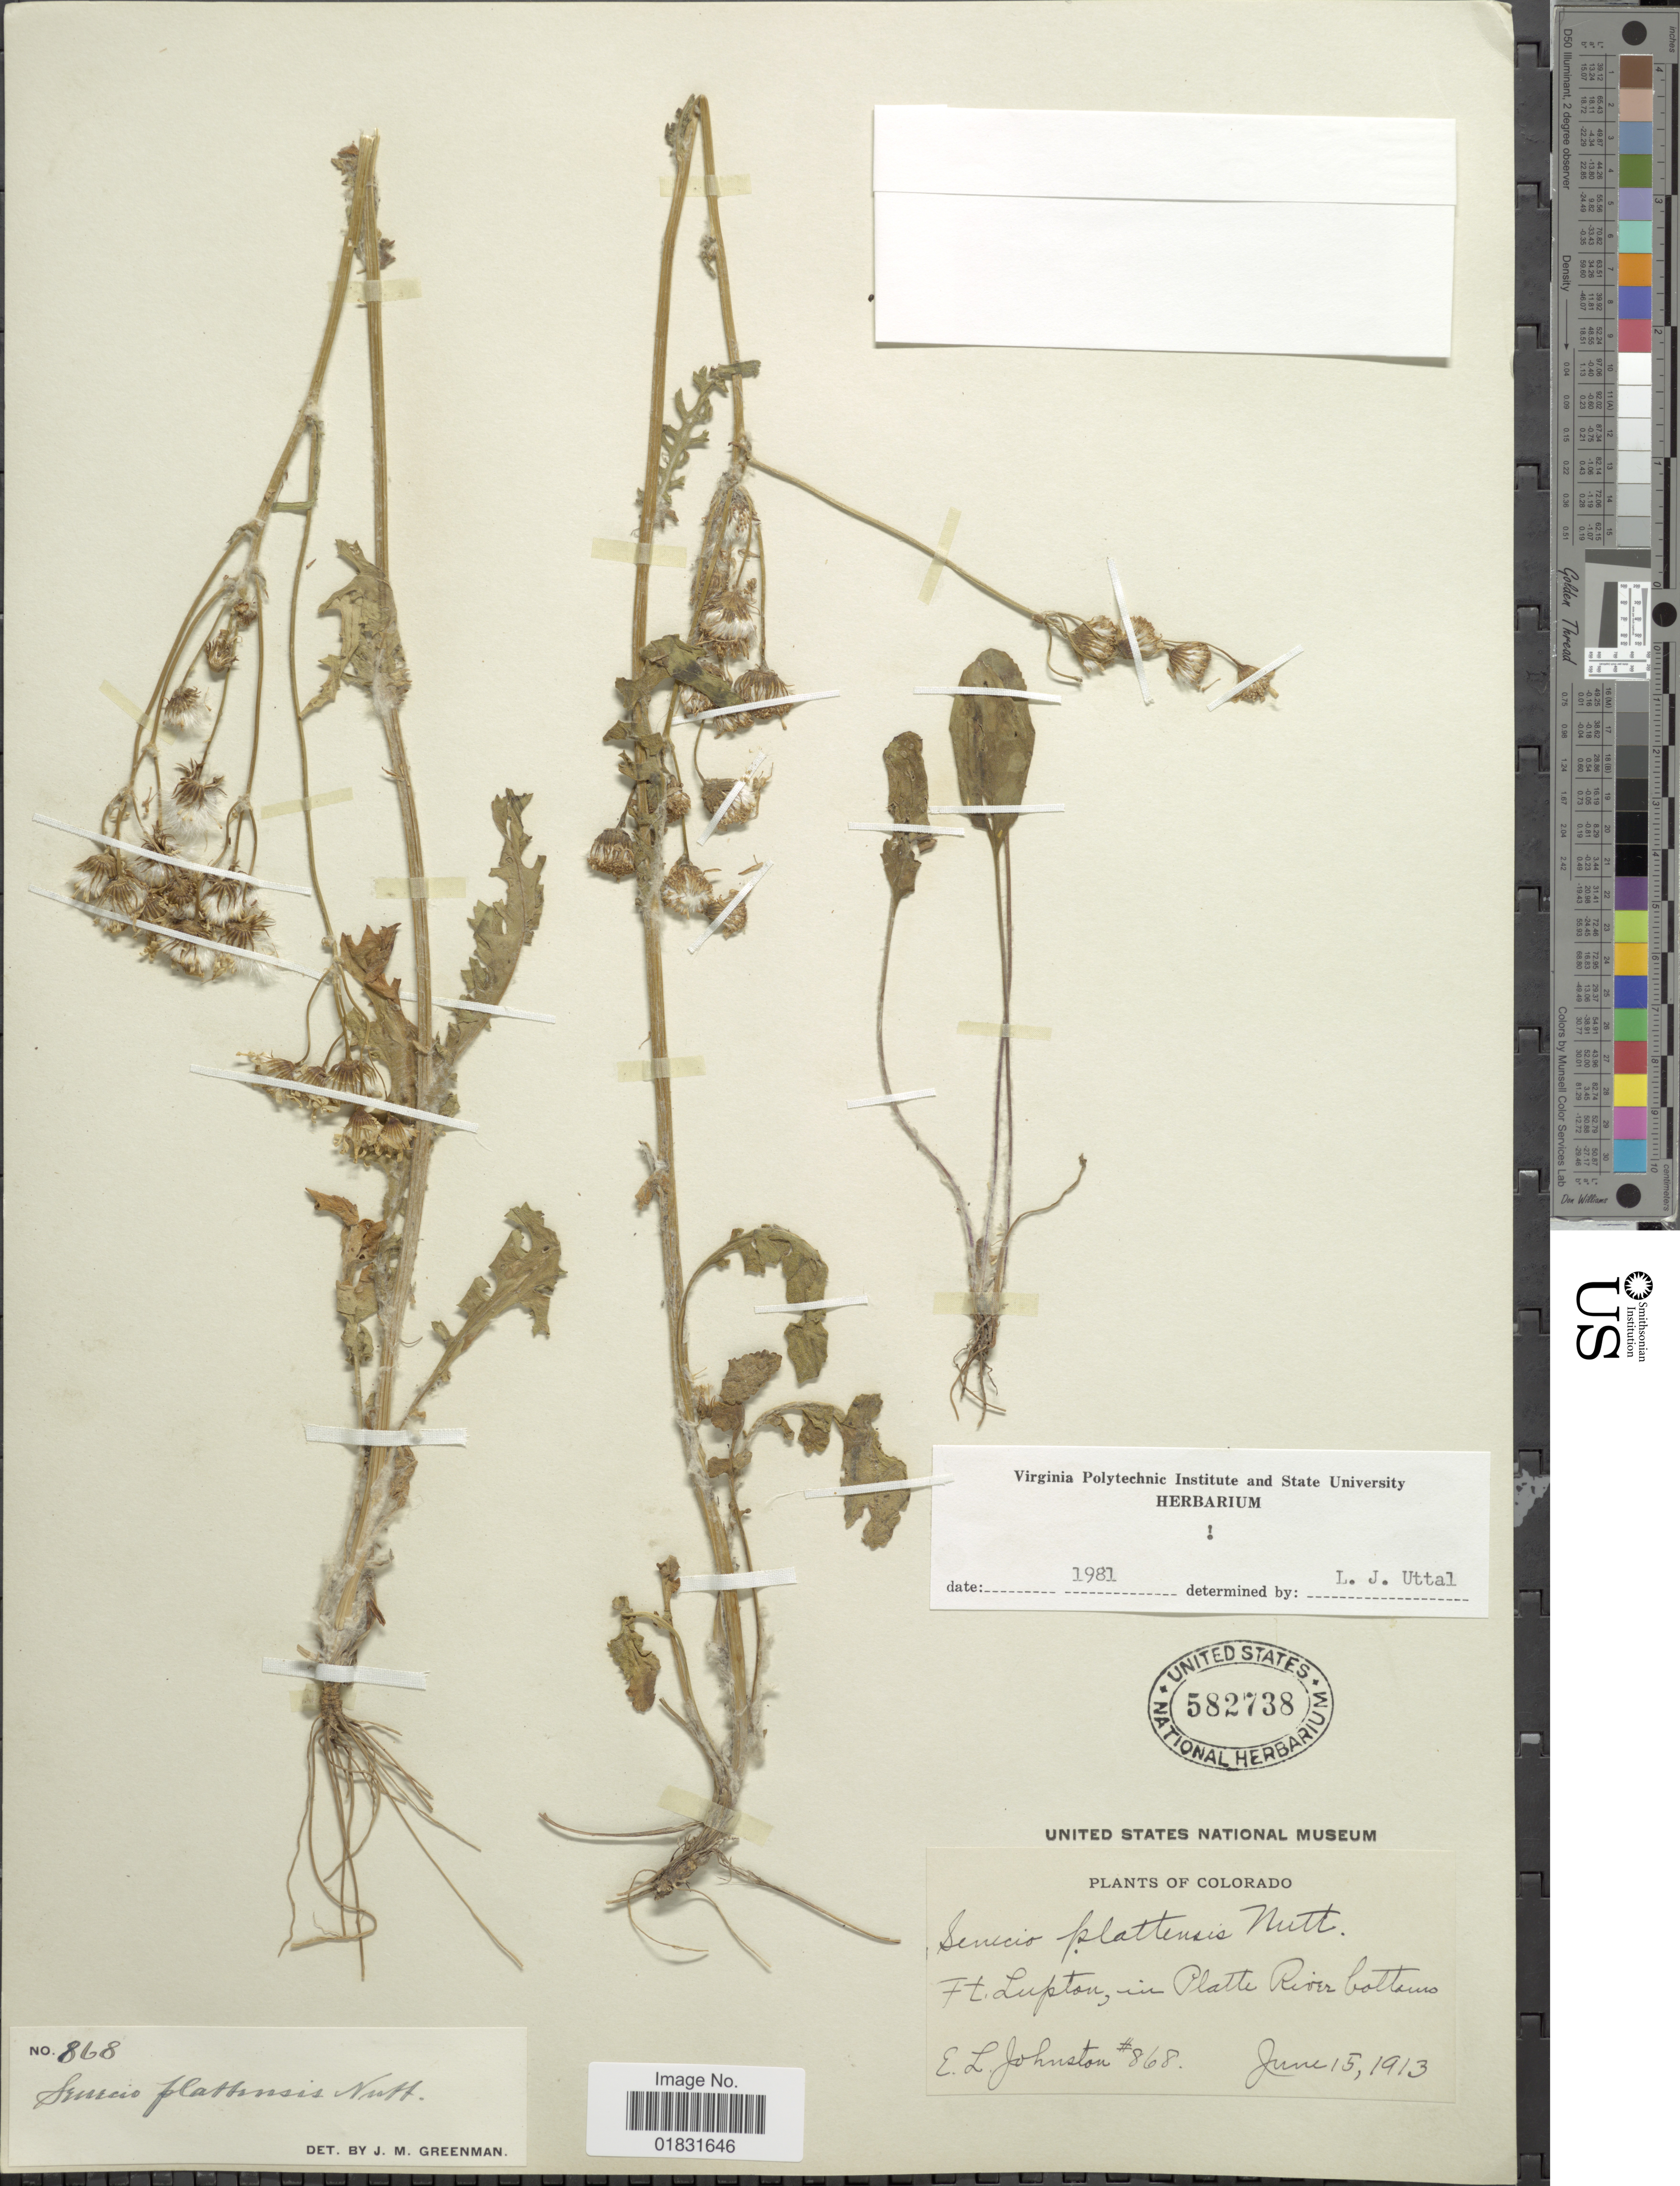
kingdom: Plantae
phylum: Tracheophyta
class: Magnoliopsida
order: Asterales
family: Asteraceae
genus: Packera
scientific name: Packera plattensis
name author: W.A. Weber & Á. Löve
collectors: E. L. Johnston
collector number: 868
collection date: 1913-06-15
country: United States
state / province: Colorado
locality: Ft Lupton, in Platte River bottoms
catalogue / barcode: US 582738